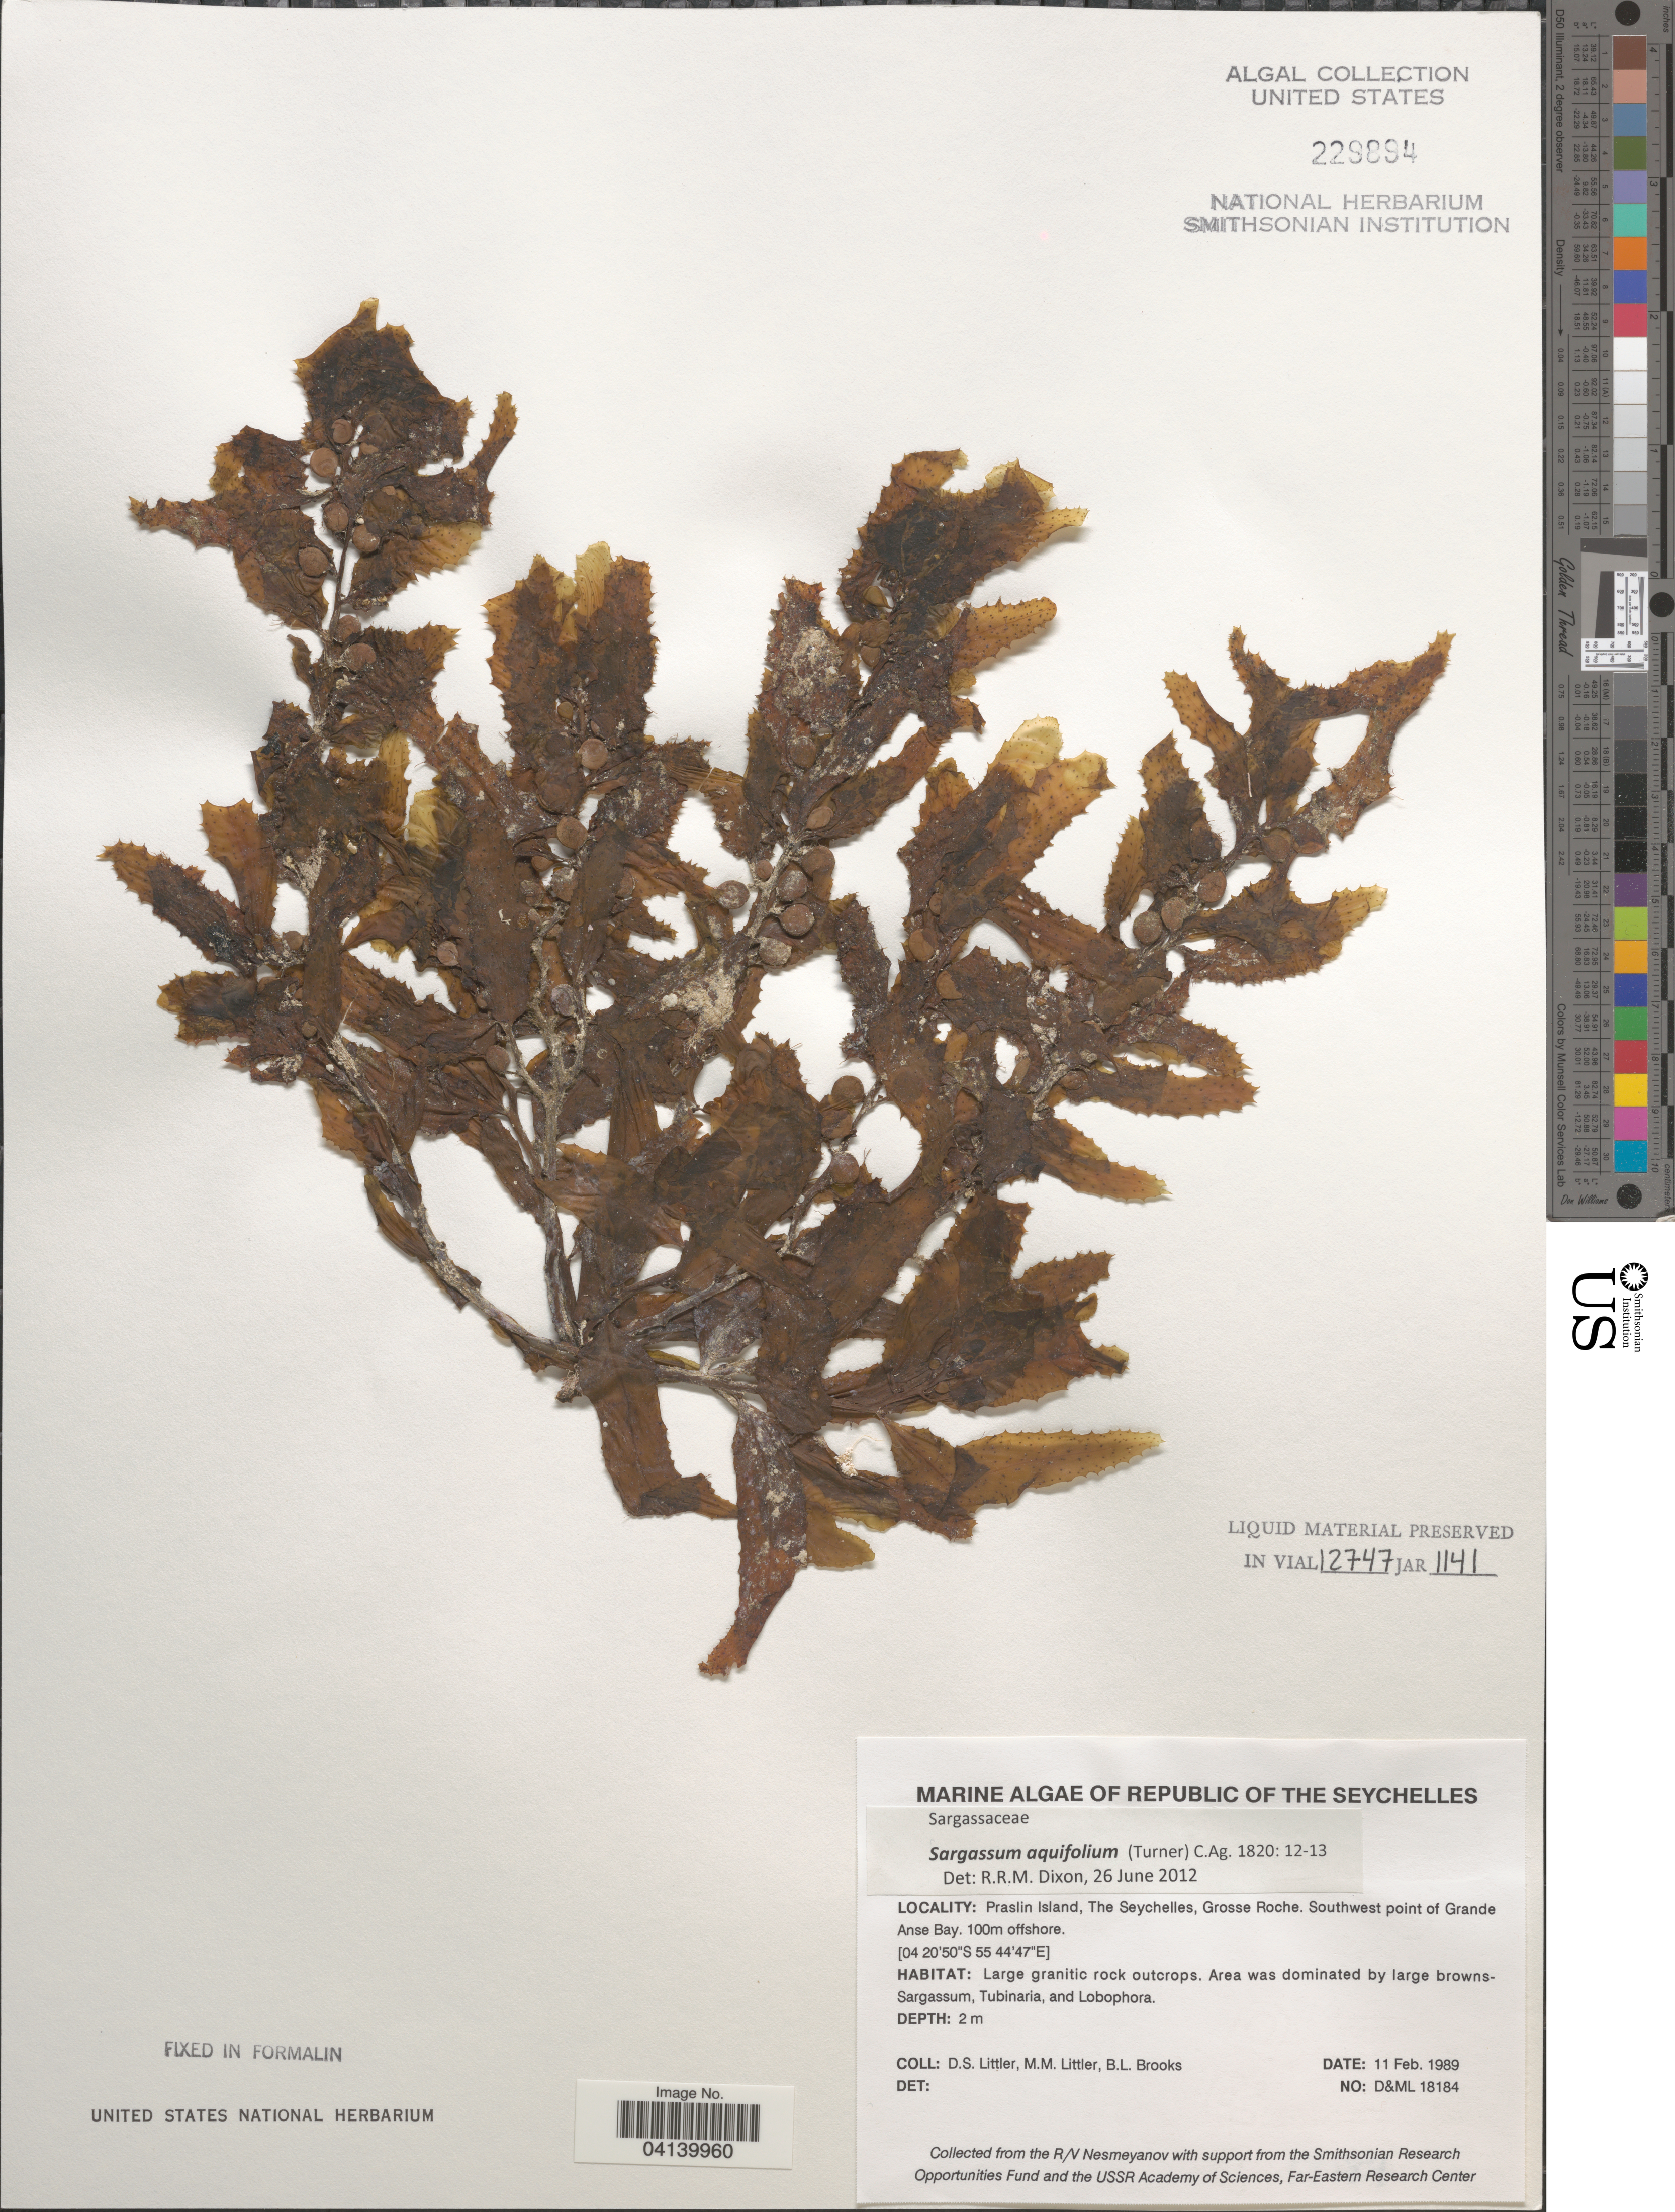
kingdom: Chromista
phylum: Ochrophyta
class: Phaeophyceae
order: Fucales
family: Sargassaceae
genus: Sargassum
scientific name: Sargassum aquifolium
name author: (Turner) C. Agardh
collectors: D. S. Littler & B. Brooks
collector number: D&ML18184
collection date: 1989-02-11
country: Seychelles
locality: Republic of The Seychelles. Praslin Island, Grosse Roche. Southwest point of Grande Anse Bay. 100m offshore.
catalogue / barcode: US 229894